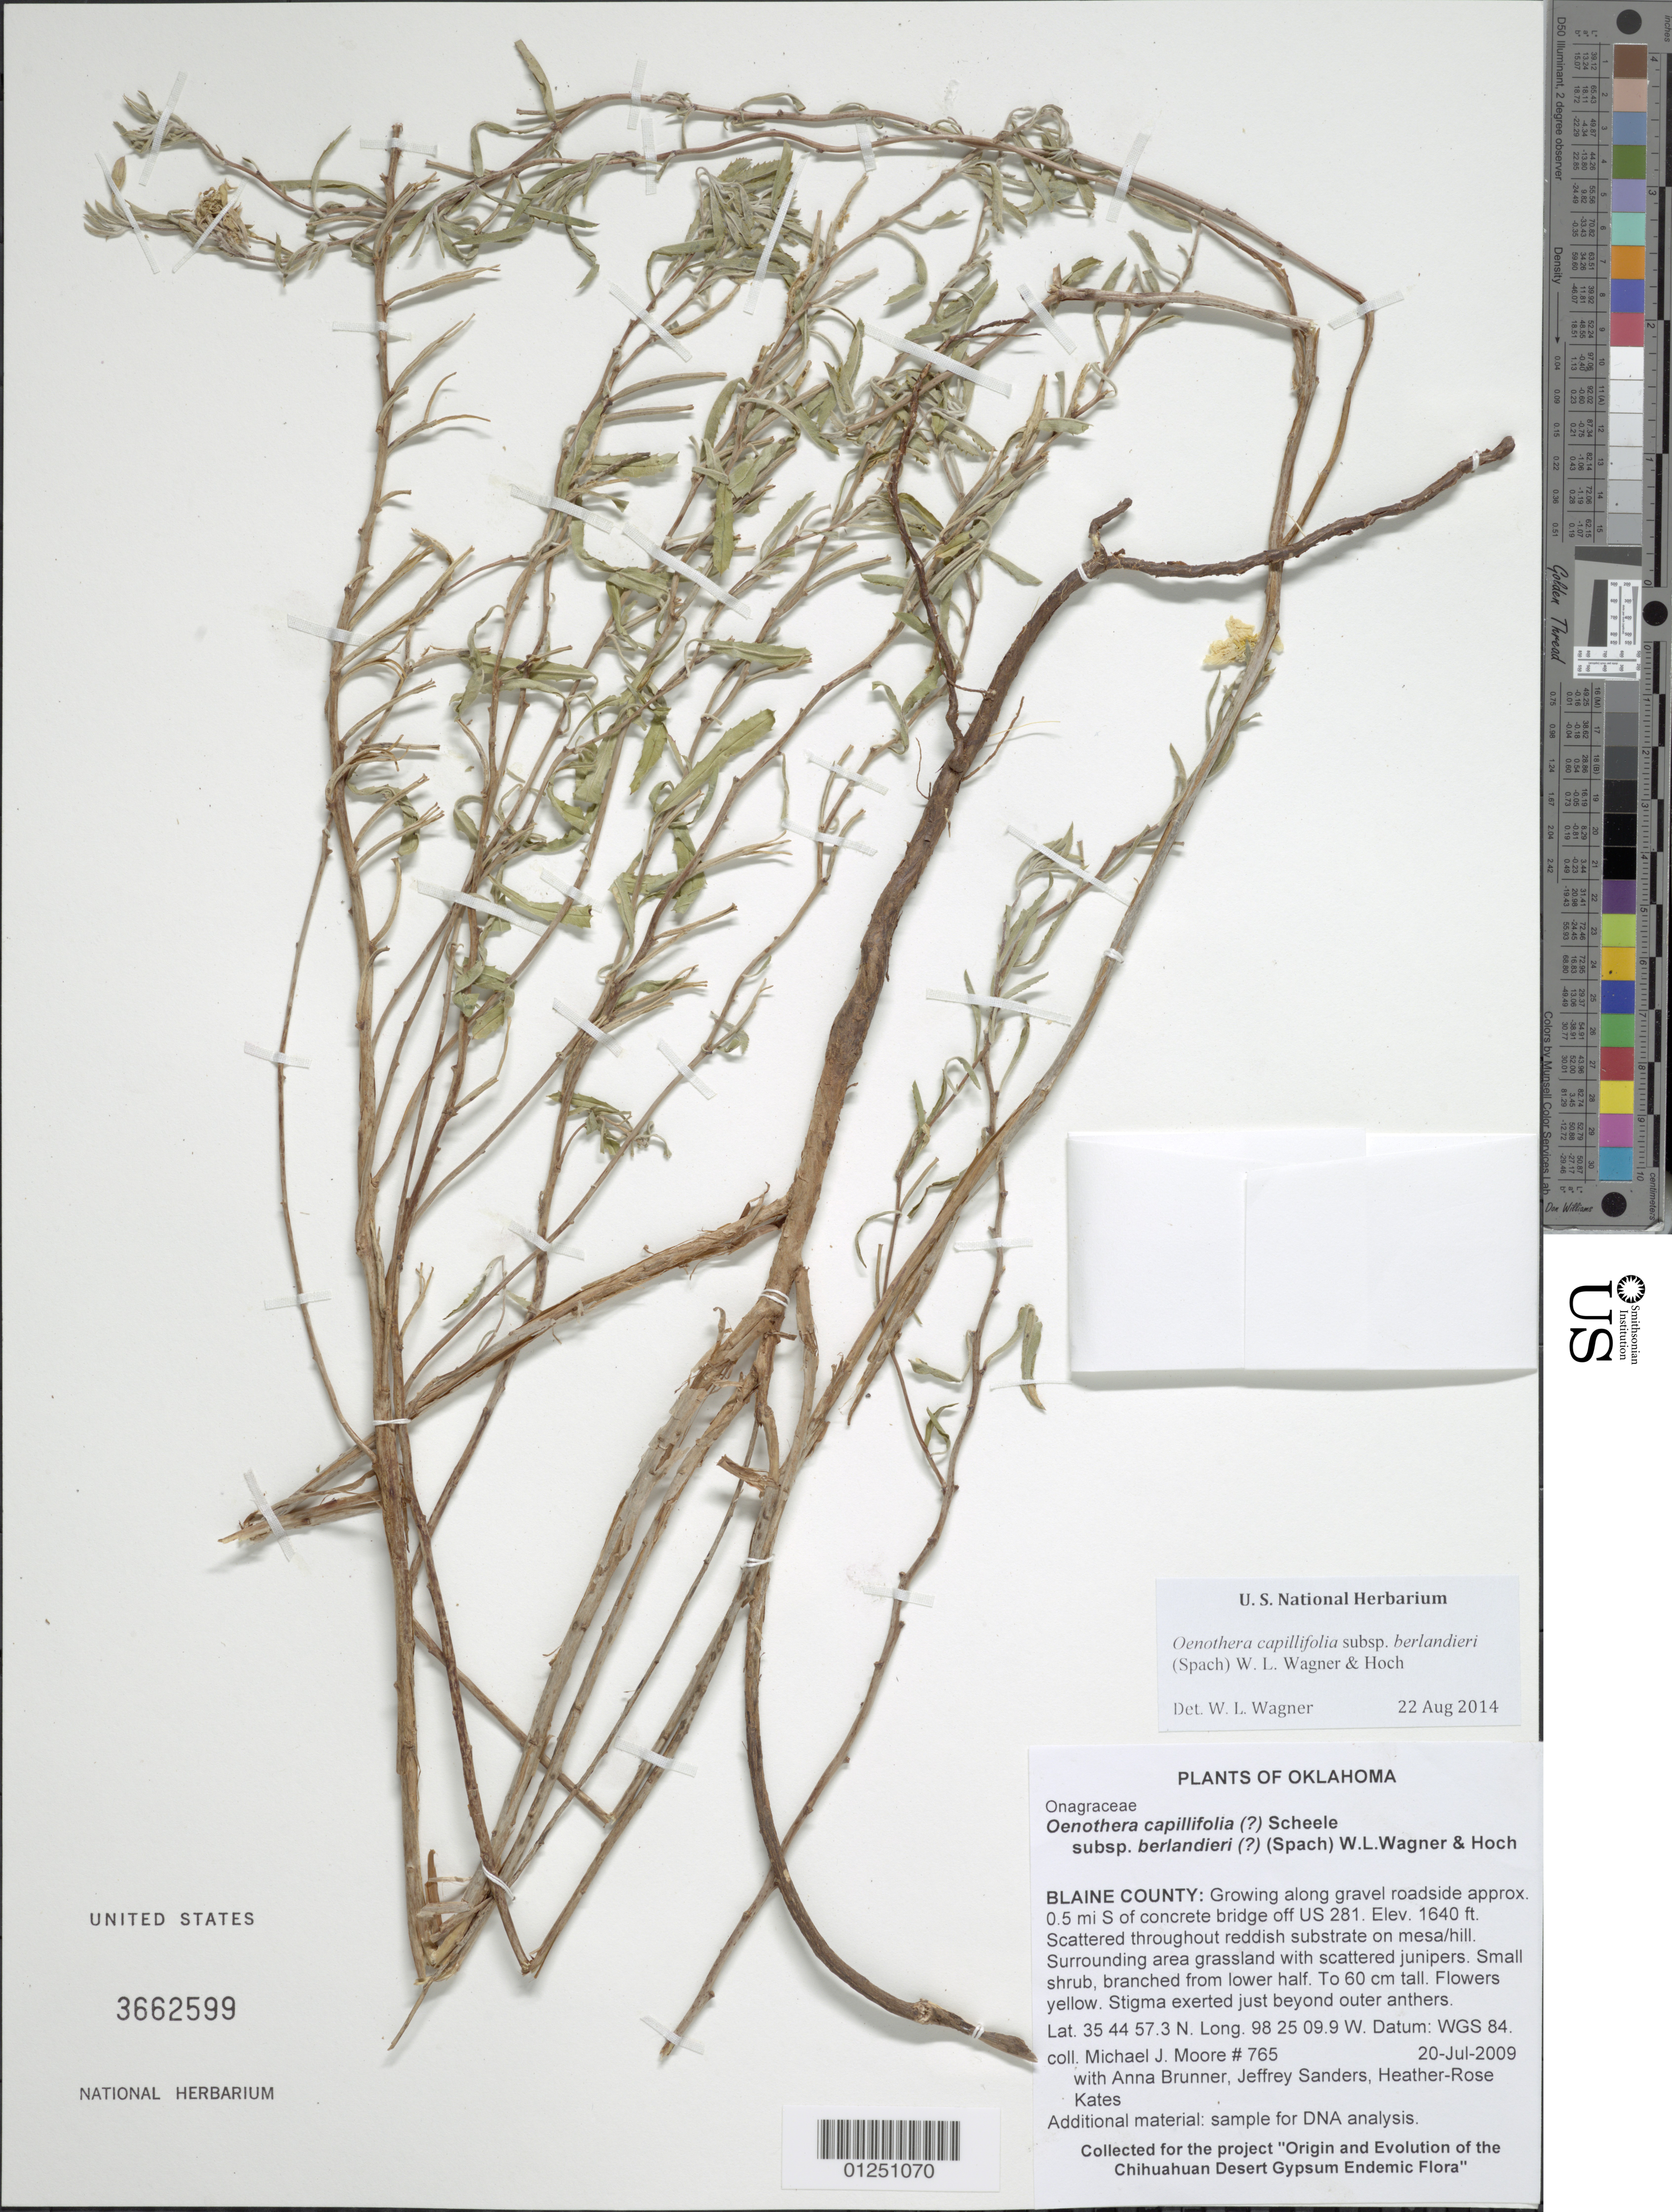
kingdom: Plantae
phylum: Tracheophyta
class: Magnoliopsida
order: Myrtales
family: Onagraceae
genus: Oenothera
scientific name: Oenothera capillifolia subsp. berlandieri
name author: (Spach) W.L. Wagner & Hoch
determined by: Wagner, W. L., (BOT), Smithsonian Institution - National Museum of Natural History (UNITED STATES)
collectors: M. J. Moore, A. Brunner, J. Sanders & H.-R. Kates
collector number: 765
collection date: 2005-07-19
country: United States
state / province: Oklahoma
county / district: Blaine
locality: Growing along gravel roadside approx. 0.5 mi S of concrete bridge off US 281.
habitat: Scattered throughout reddish substrate on mesa/hill. Surrounding area grassland with scattered junipers.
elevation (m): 500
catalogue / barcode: US 3662599